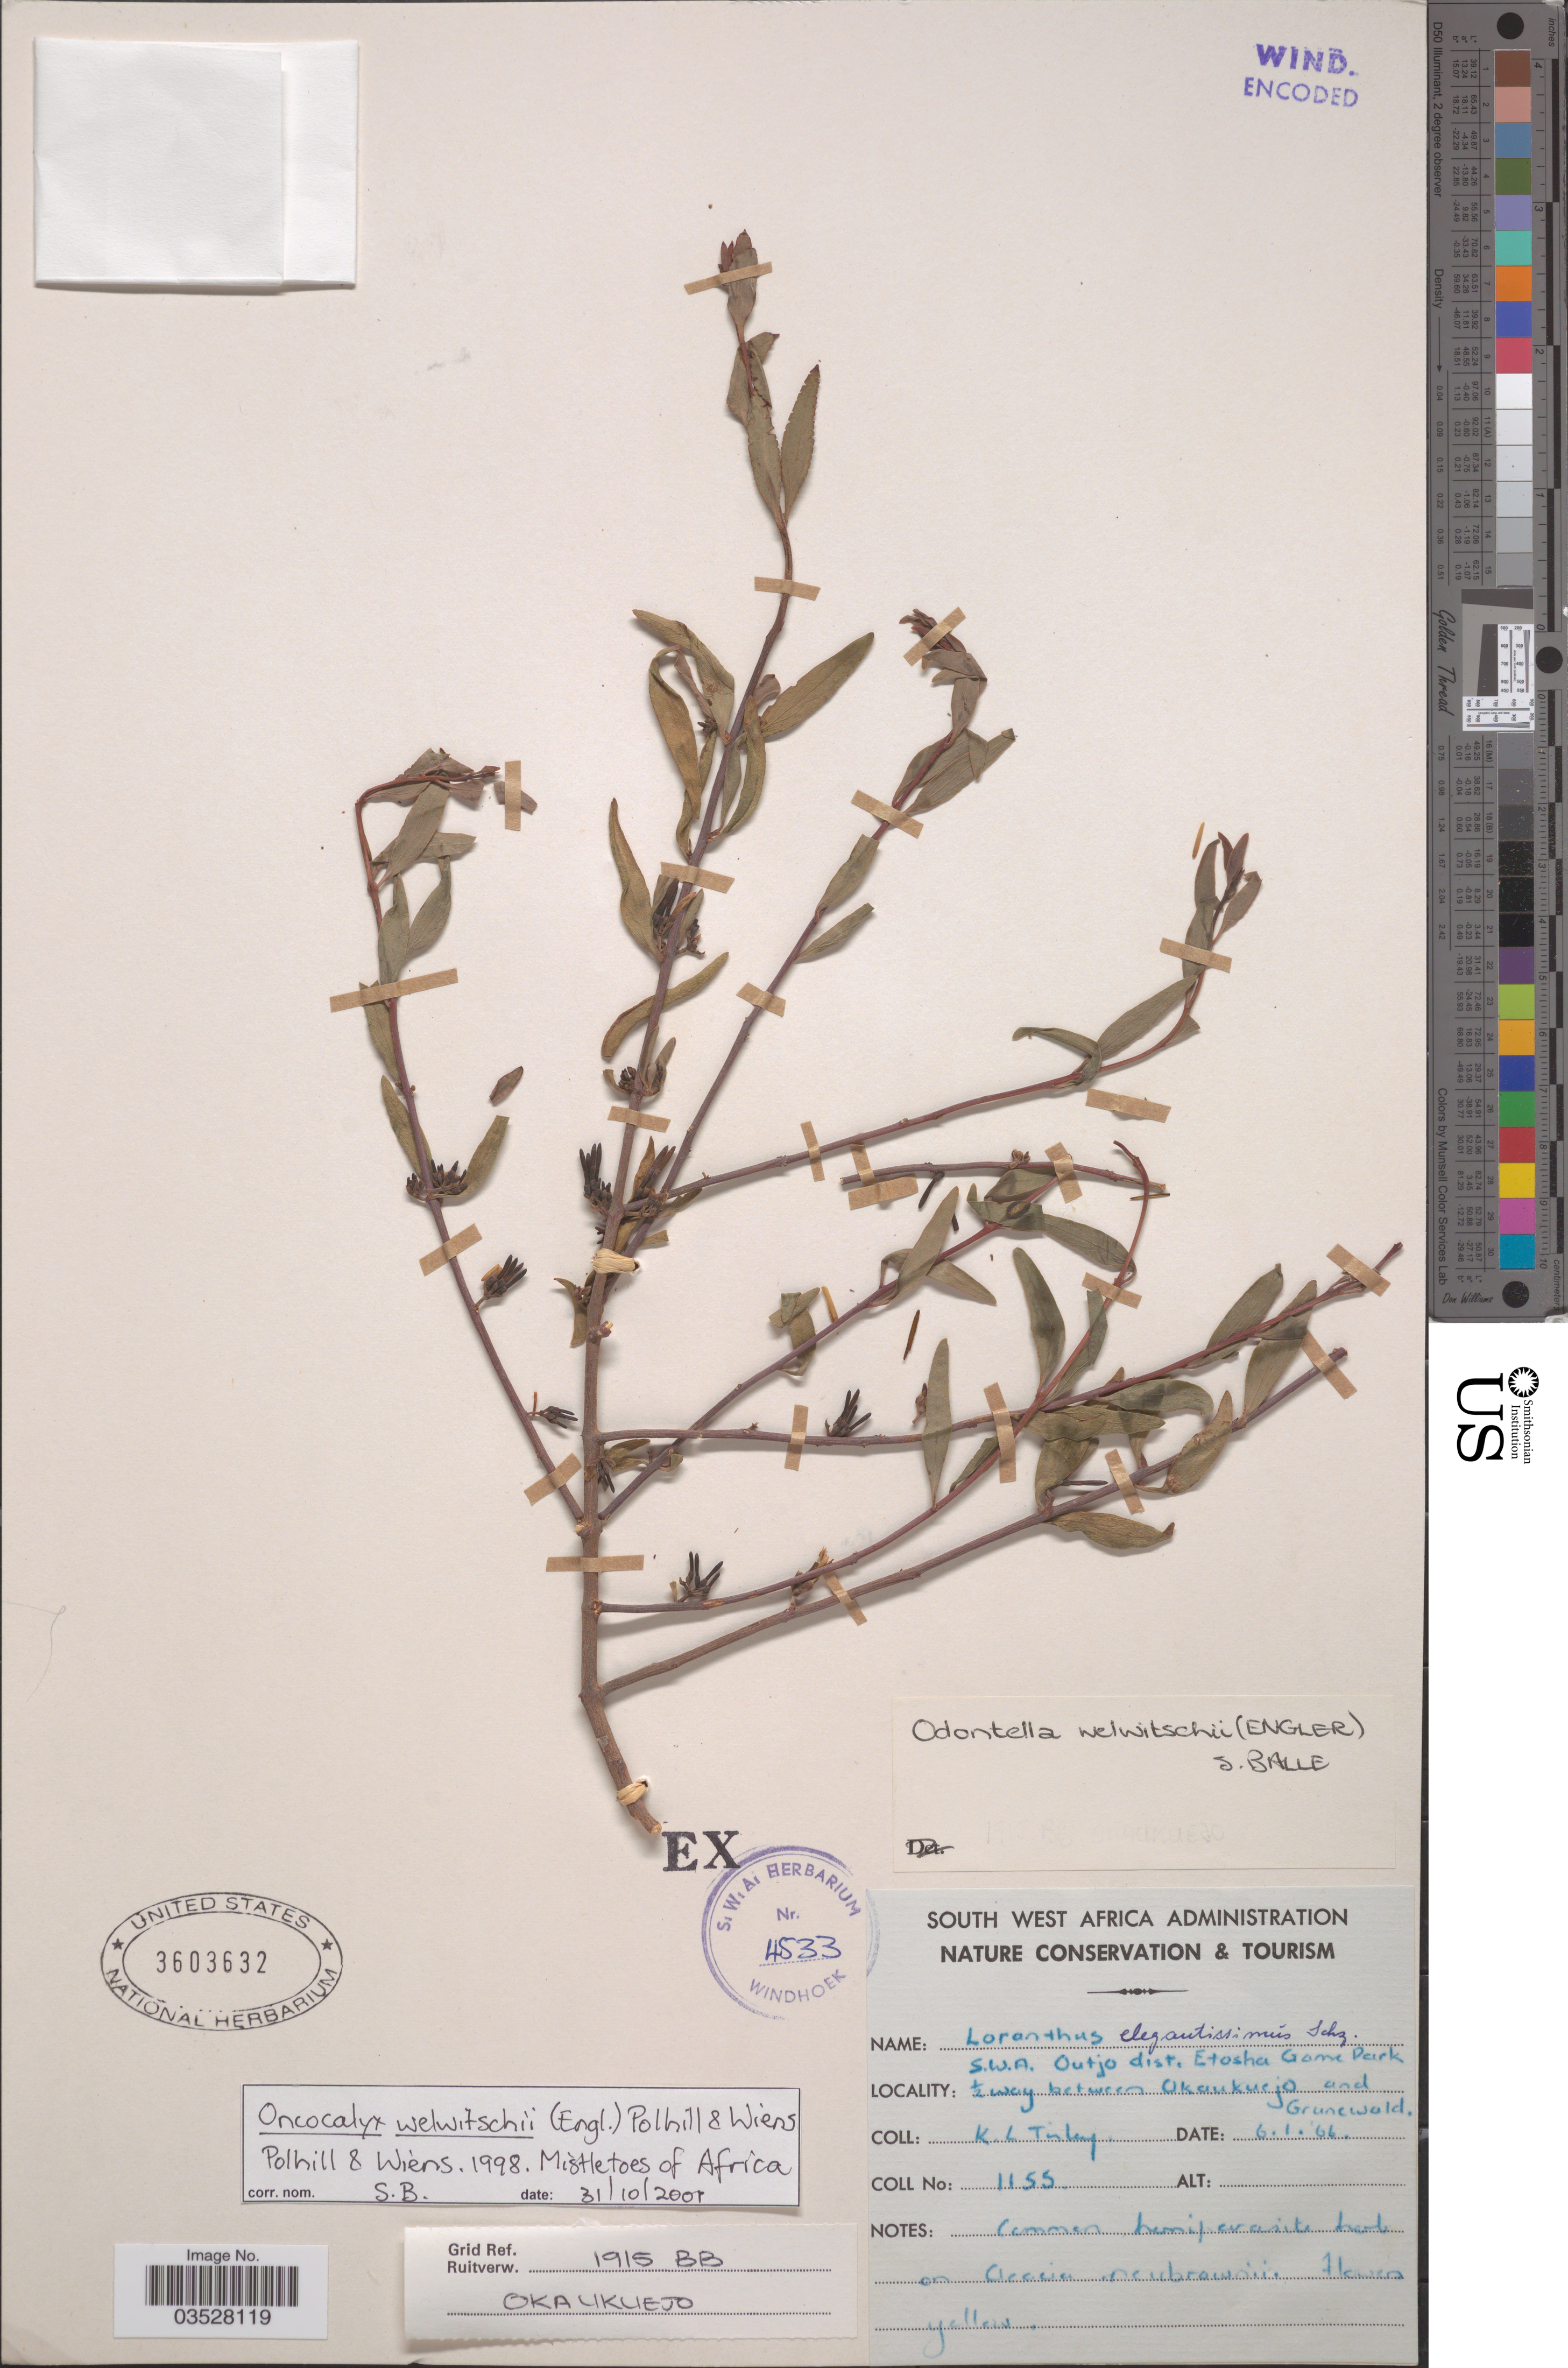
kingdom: Plantae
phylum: Tracheophyta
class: Magnoliopsida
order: Santalales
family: Loranthaceae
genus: Oncocalyx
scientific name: Oncocalyx welwitschii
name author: (Engl.) Wiens & Polhill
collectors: K. Tinley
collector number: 1155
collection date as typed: Transcribed d/m/y: 6/1/6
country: Namibia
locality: South West Africa Administration. S.W.A. Outjo dist. Etosha Game Park ½ way between Okaukuejo and Grunewald.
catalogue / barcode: US 3603632